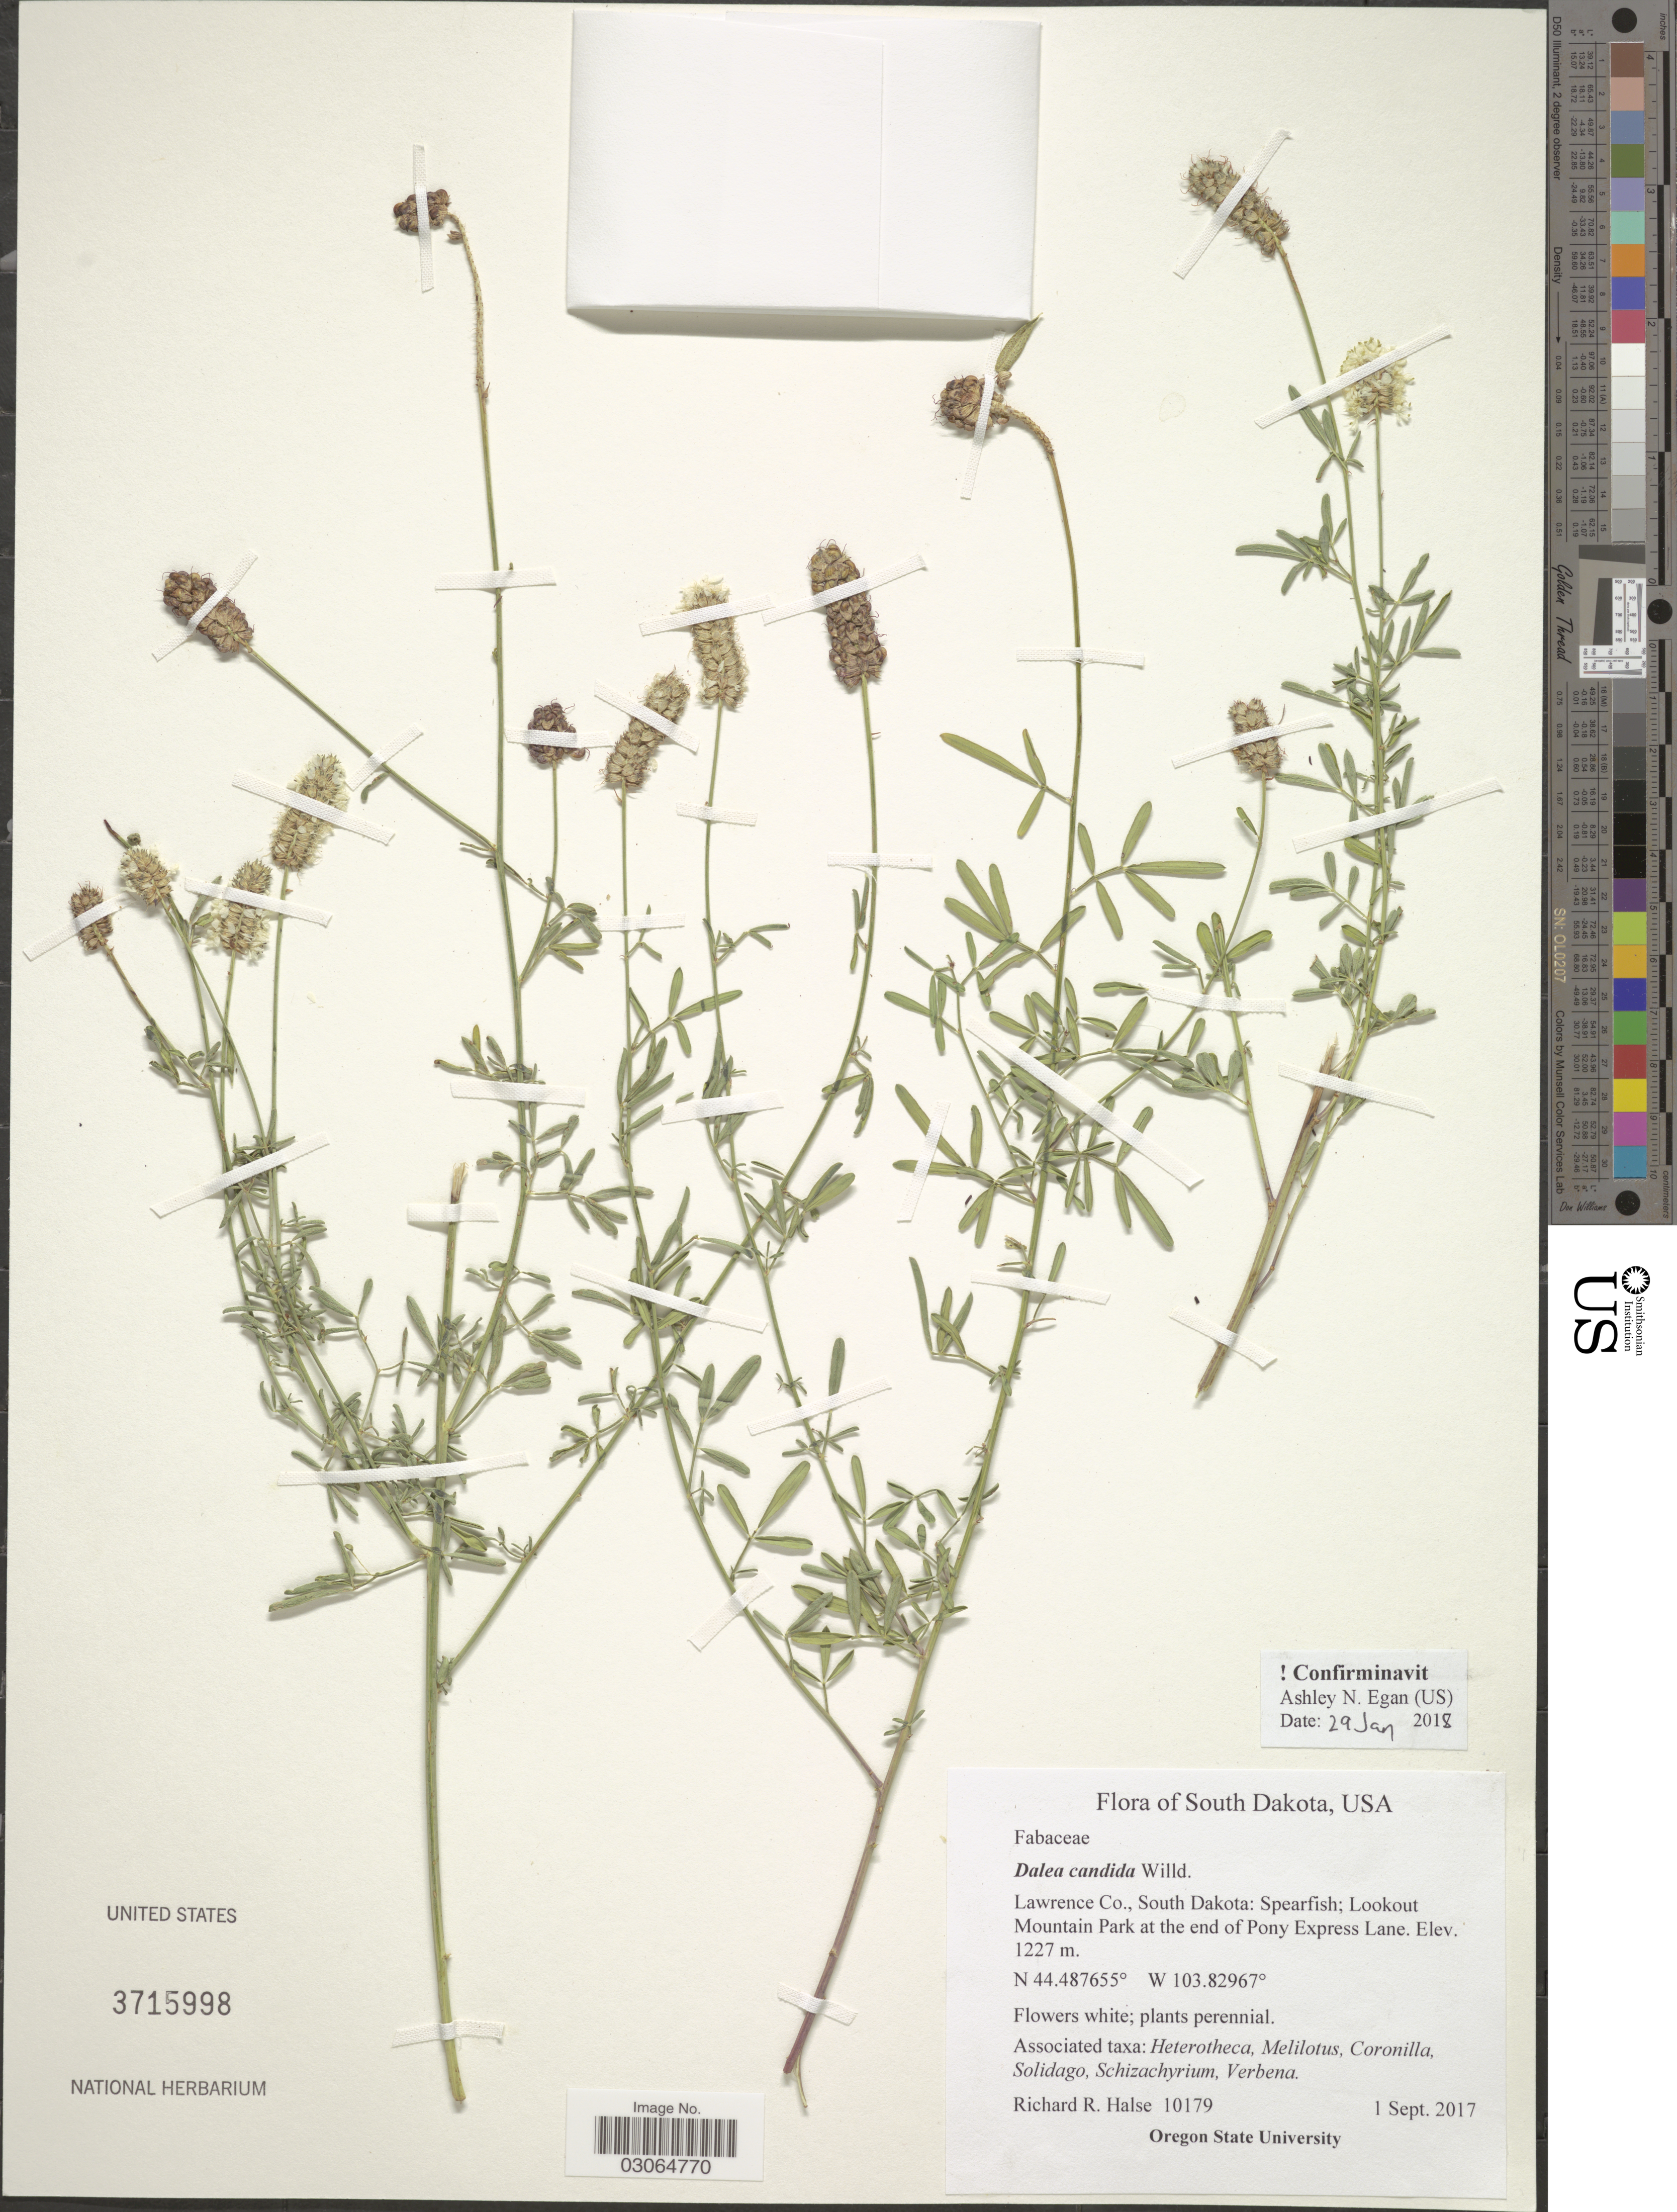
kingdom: Plantae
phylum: Tracheophyta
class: Magnoliopsida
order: Fabales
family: Fabaceae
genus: Dalea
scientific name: Dalea candida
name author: Michx. ex Willd.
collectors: R. Halse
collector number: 10179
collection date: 2017-09-01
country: United States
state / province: South Dakota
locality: Lawrence Co., South Dakota: Spearfish; Lookout Mountain Park at the end of Pony Express Lane.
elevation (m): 1227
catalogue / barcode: US 3715998